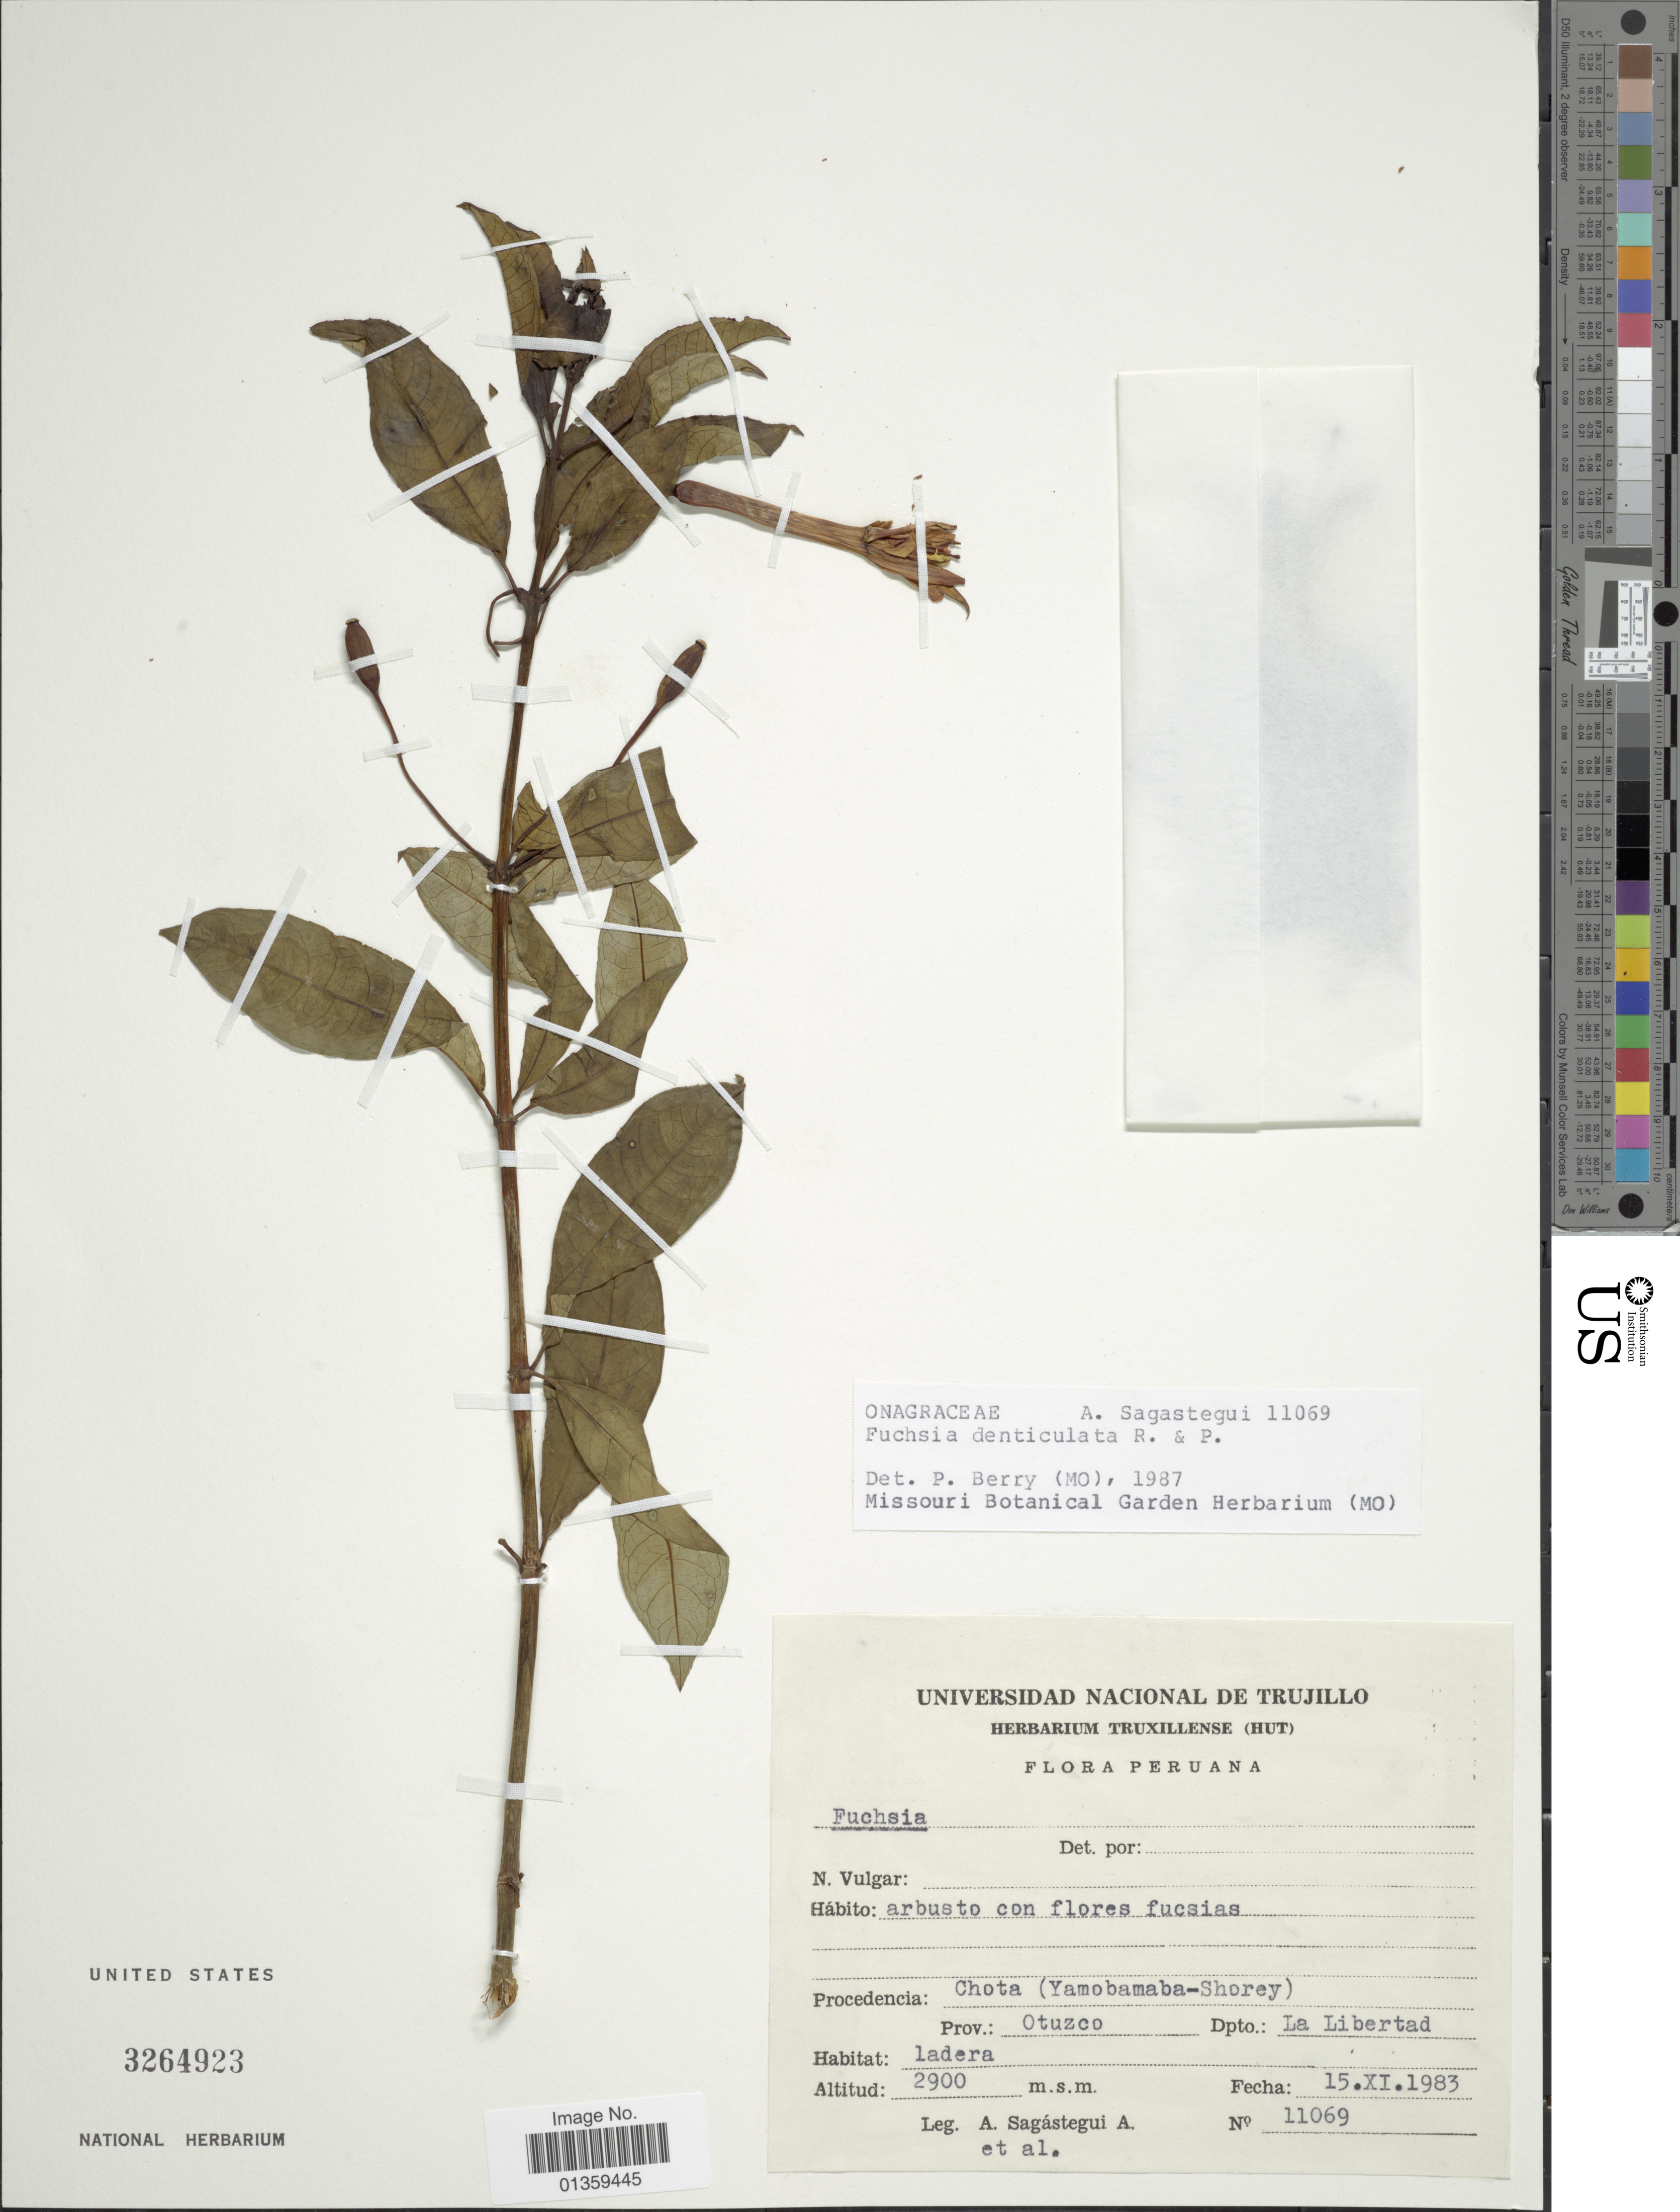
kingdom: Plantae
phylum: Tracheophyta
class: Magnoliopsida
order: Myrtales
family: Onagraceae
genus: Fuchsia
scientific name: Fuchsia denticulata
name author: Ruiz & Pav.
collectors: A. Sagástegui A. & et al.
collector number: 11069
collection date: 1983-11-15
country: Peru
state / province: La Libertad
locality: Chota (Yamobamaba-Shorey), Prov.: Otuzco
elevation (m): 2900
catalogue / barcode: US 3264923